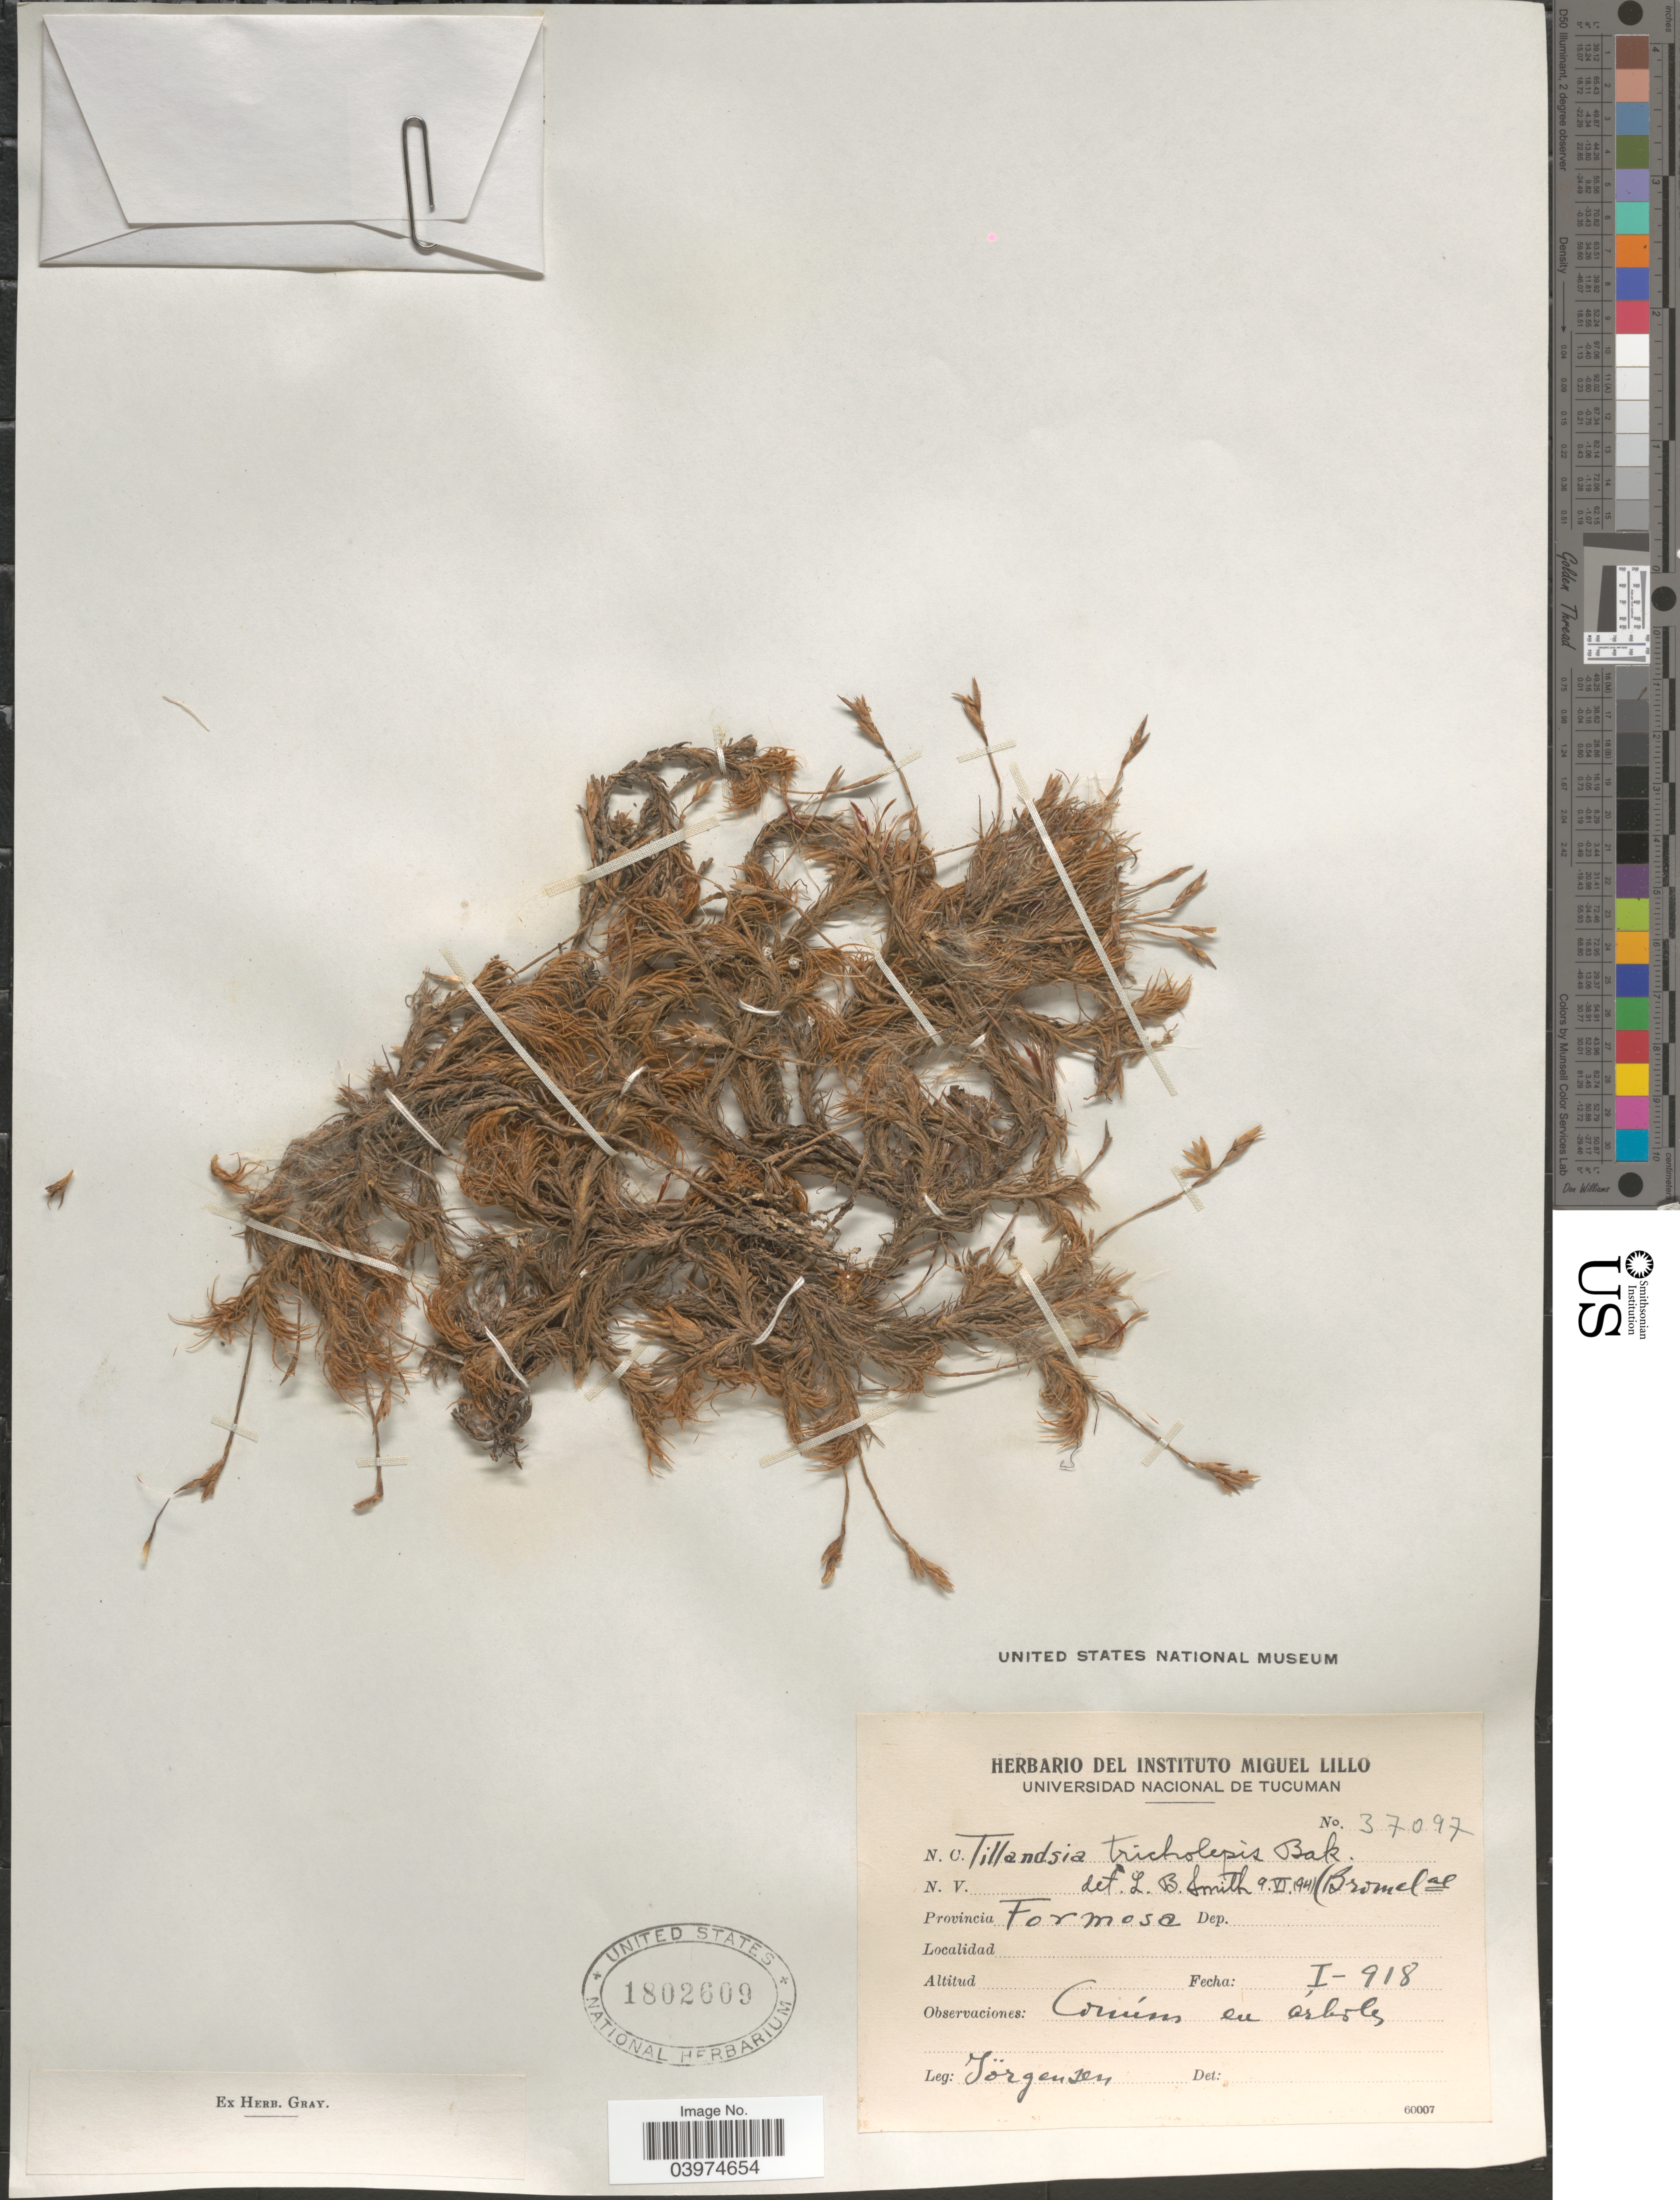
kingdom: Plantae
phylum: Tracheophyta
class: Liliopsida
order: Poales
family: Bromeliaceae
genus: Tillandsia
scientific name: Tillandsia tricholepis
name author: Baker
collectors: Jorgensen, --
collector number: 37097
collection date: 1918-01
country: Argentina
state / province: Formosa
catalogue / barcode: US 1802609